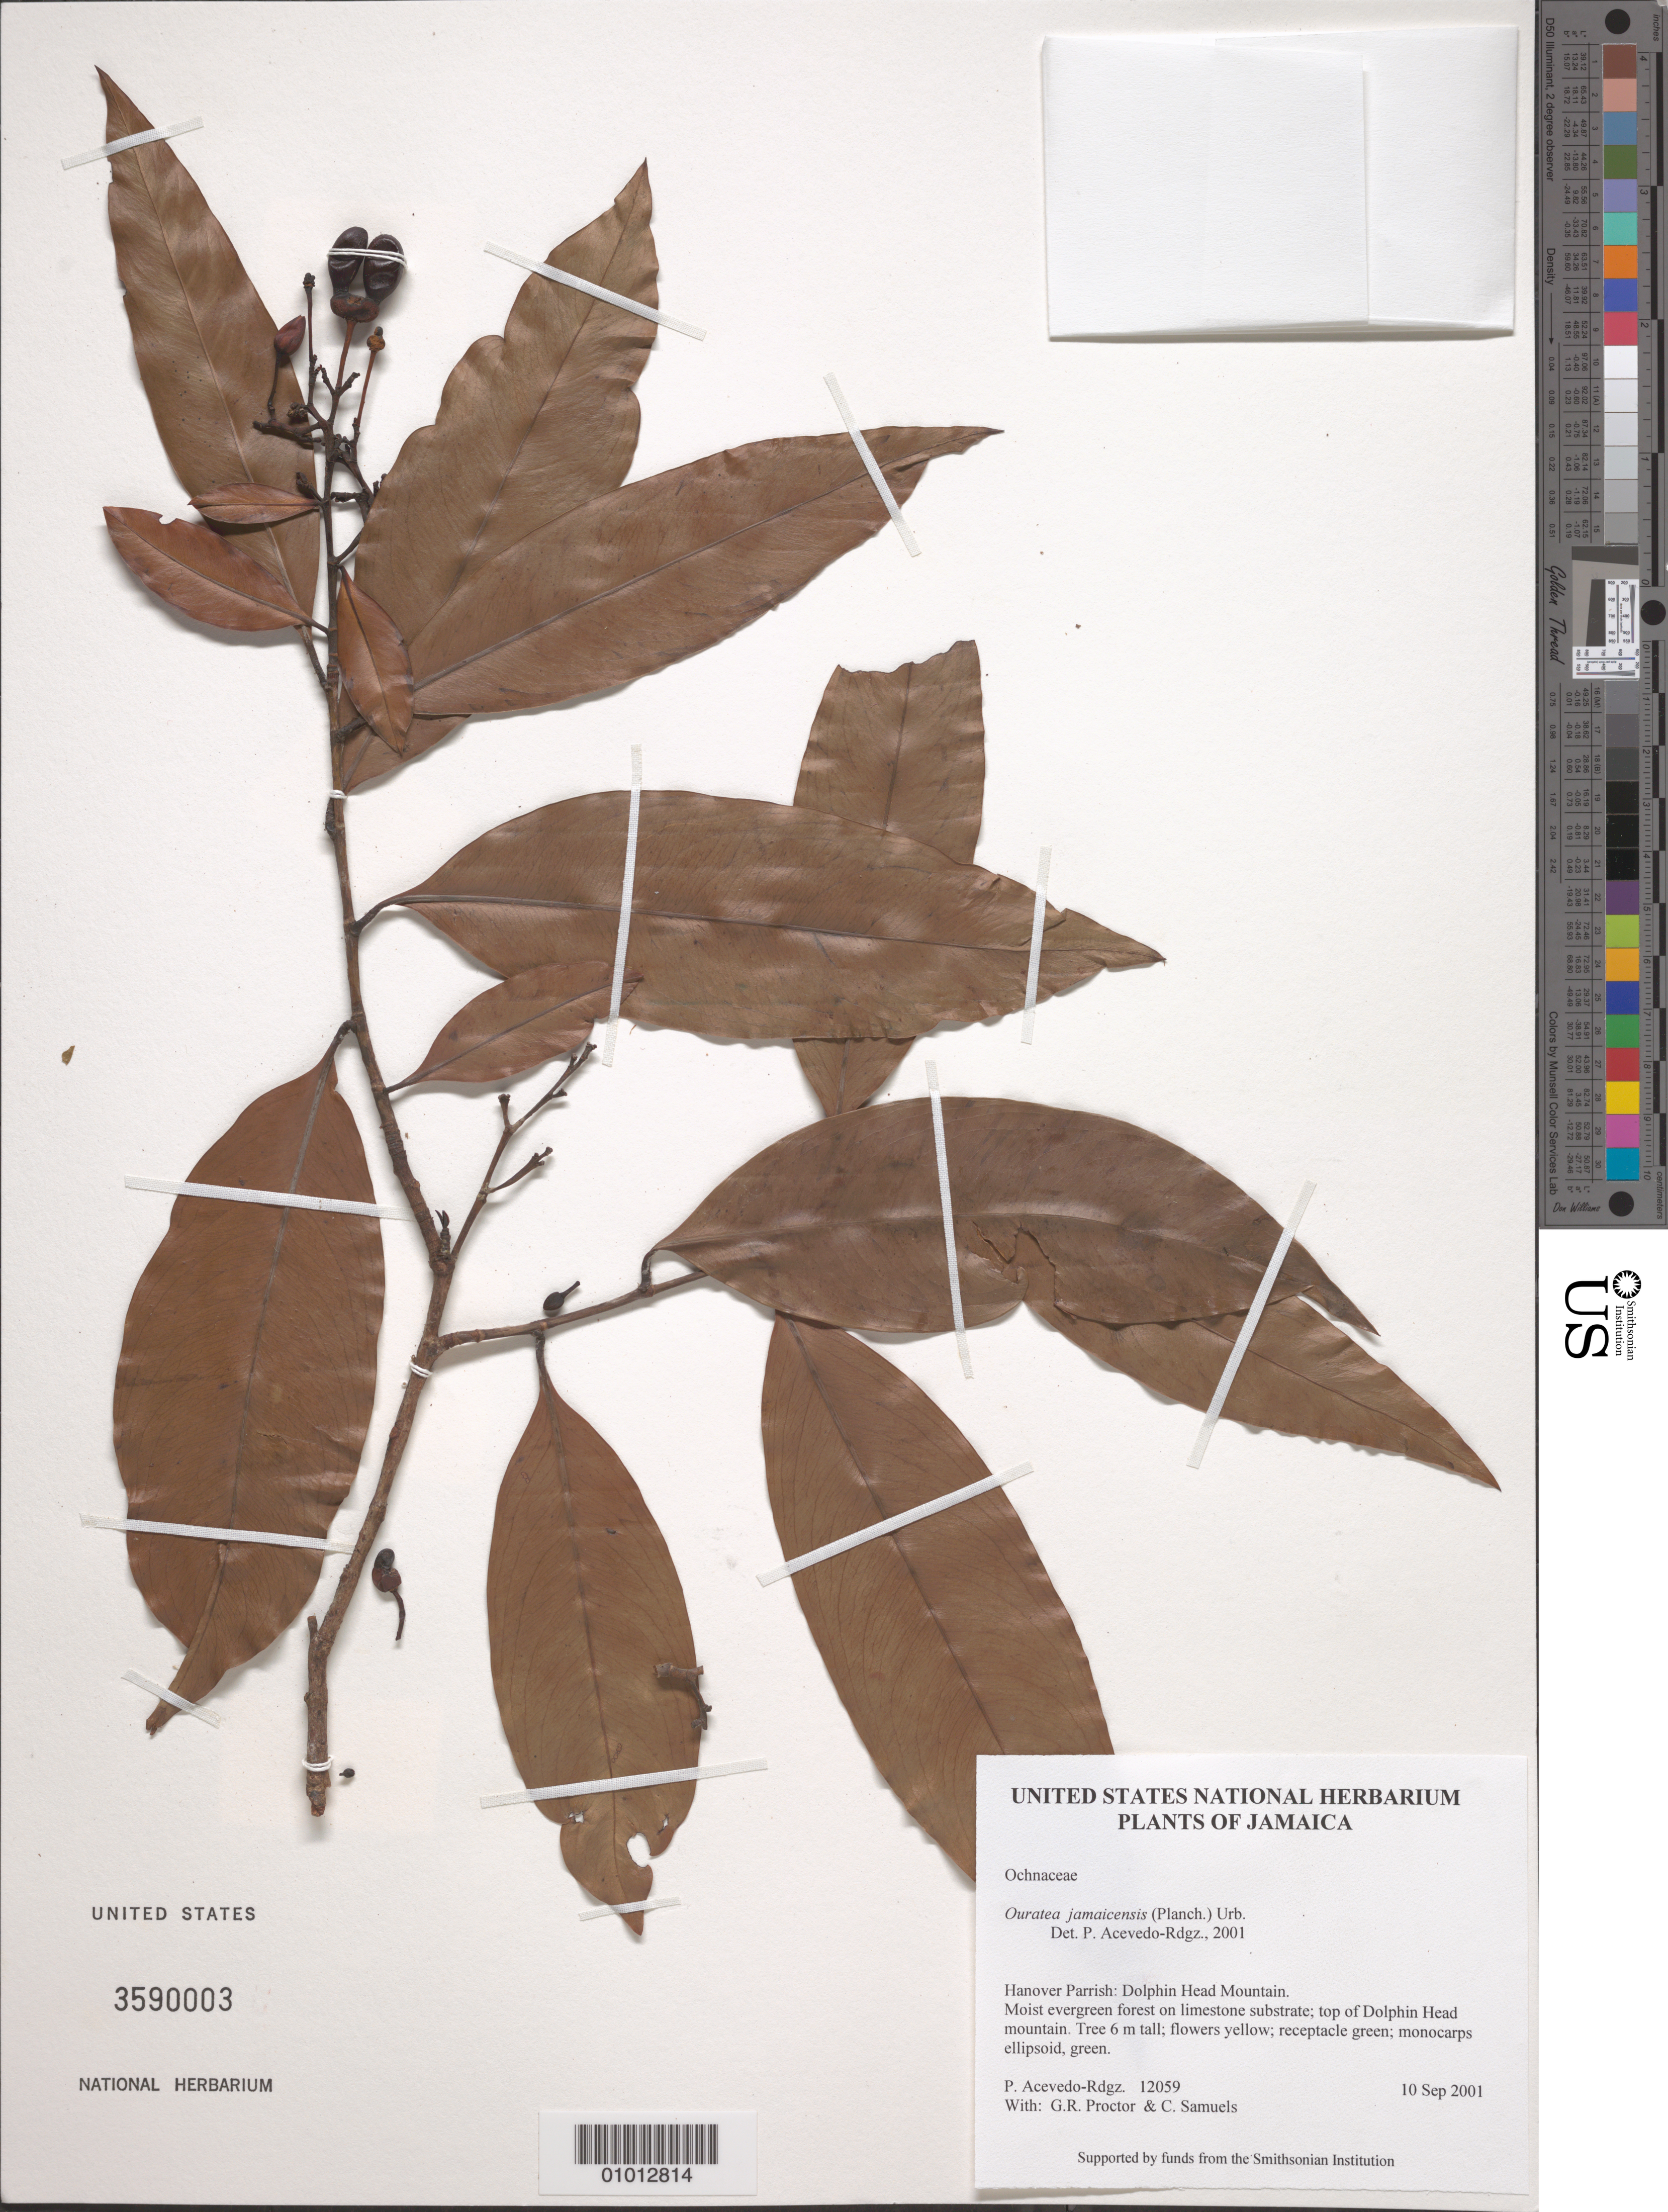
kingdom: Plantae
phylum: Tracheophyta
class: Magnoliopsida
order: Malpighiales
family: Ochnaceae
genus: Ouratea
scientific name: Ouratea jamaicensis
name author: (Planch.) Urb.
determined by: Acevedo-Rodríguez, P., (BOT), Smithsonian Institution - National Museum of Natural History (UNITED STATES)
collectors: P. Acevedo-Rodr., G. R. Proctor & C. Samuels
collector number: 12059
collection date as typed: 10 Sep 2001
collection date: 2001-09-10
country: Jamaica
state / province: Hanover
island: Jamaica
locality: Hanover Parrish: Dolphin Head Mountain.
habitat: Moist evergreen forest on limestone substrate; top of Dolphin Head mountain.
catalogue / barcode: US 3590003